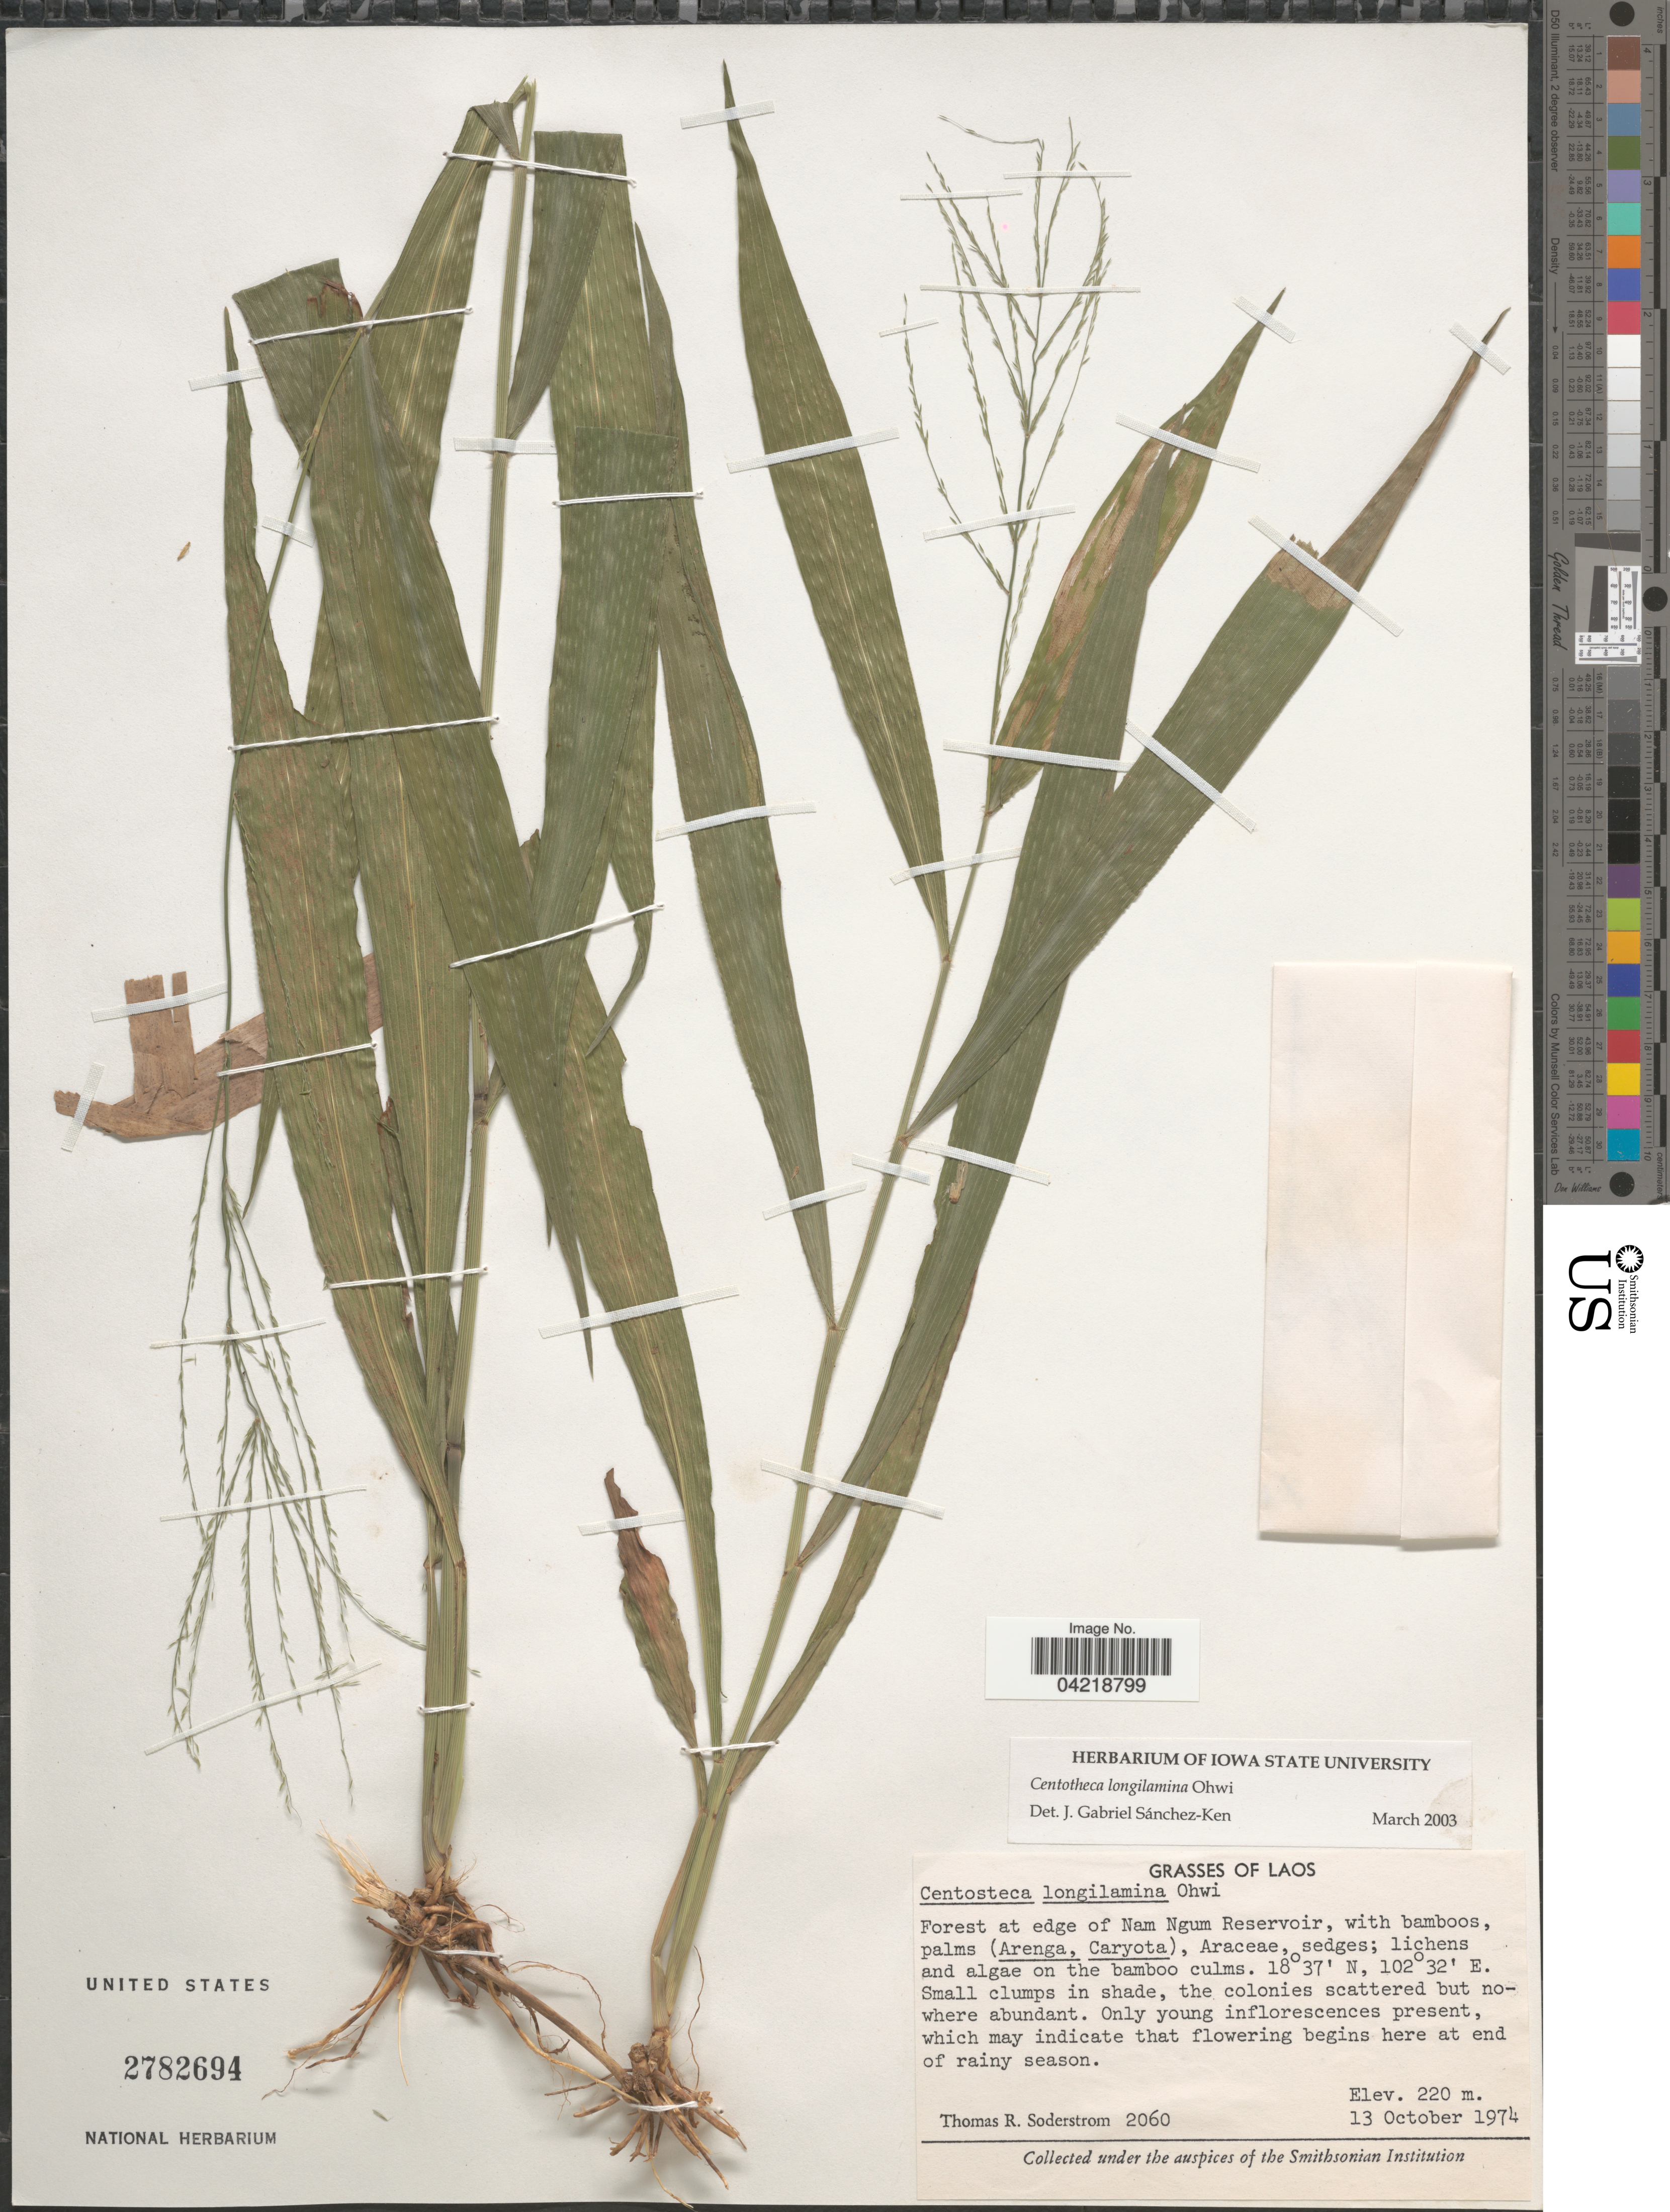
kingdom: Plantae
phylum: Tracheophyta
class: Liliopsida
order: Poales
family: Poaceae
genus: Centotheca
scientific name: Centotheca lappacea var. longilamina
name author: (Ohwi) Bor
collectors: T. R. Soderstrom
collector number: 2060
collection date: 1974-10-13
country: Laos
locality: Forest at edge of Nam Ngum Reservoir.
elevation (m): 220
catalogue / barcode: US 2782694